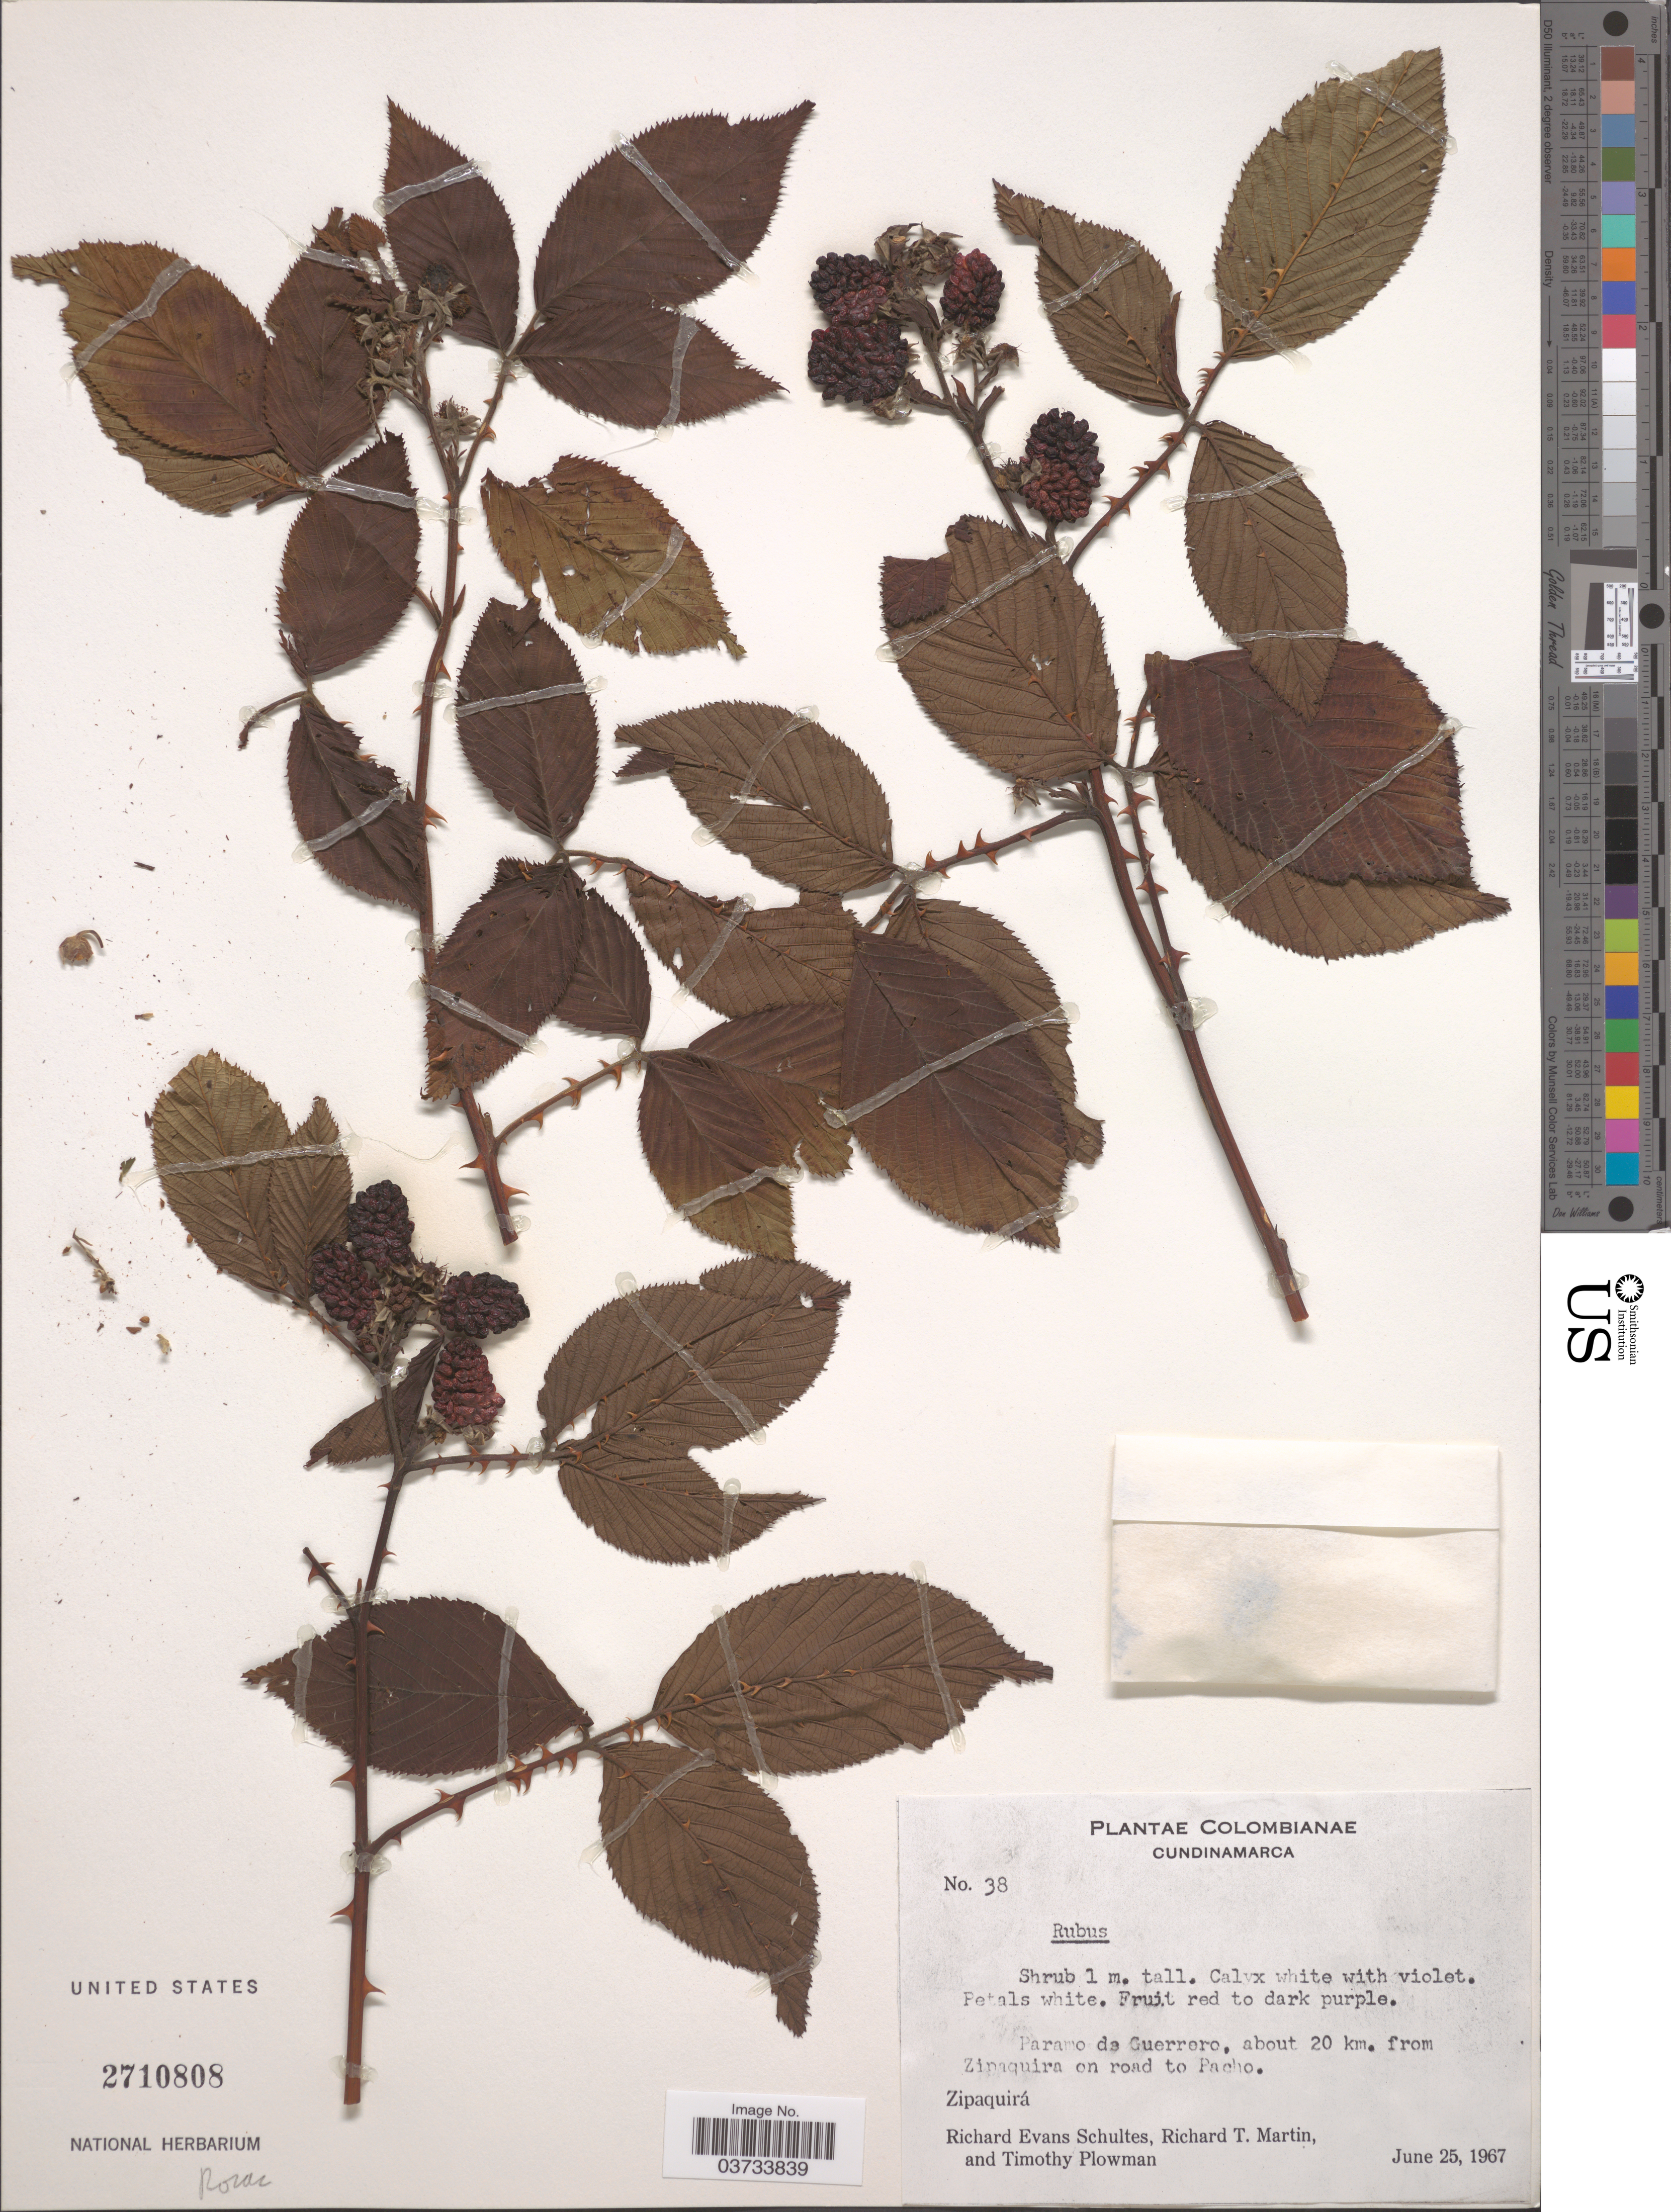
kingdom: Plantae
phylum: Tracheophyta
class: Magnoliopsida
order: Rosales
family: Rosaceae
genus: Rubus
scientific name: Rubus sp.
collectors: R. E. Schultes, R. T. Martin & T. Plowman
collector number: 38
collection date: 1967-06-25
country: Colombia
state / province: Cundinamarca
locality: Paramo de Guerrero, about 20 km. from Zipaquira on road to Pacho. Zipaquirá.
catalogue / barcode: US 2710808